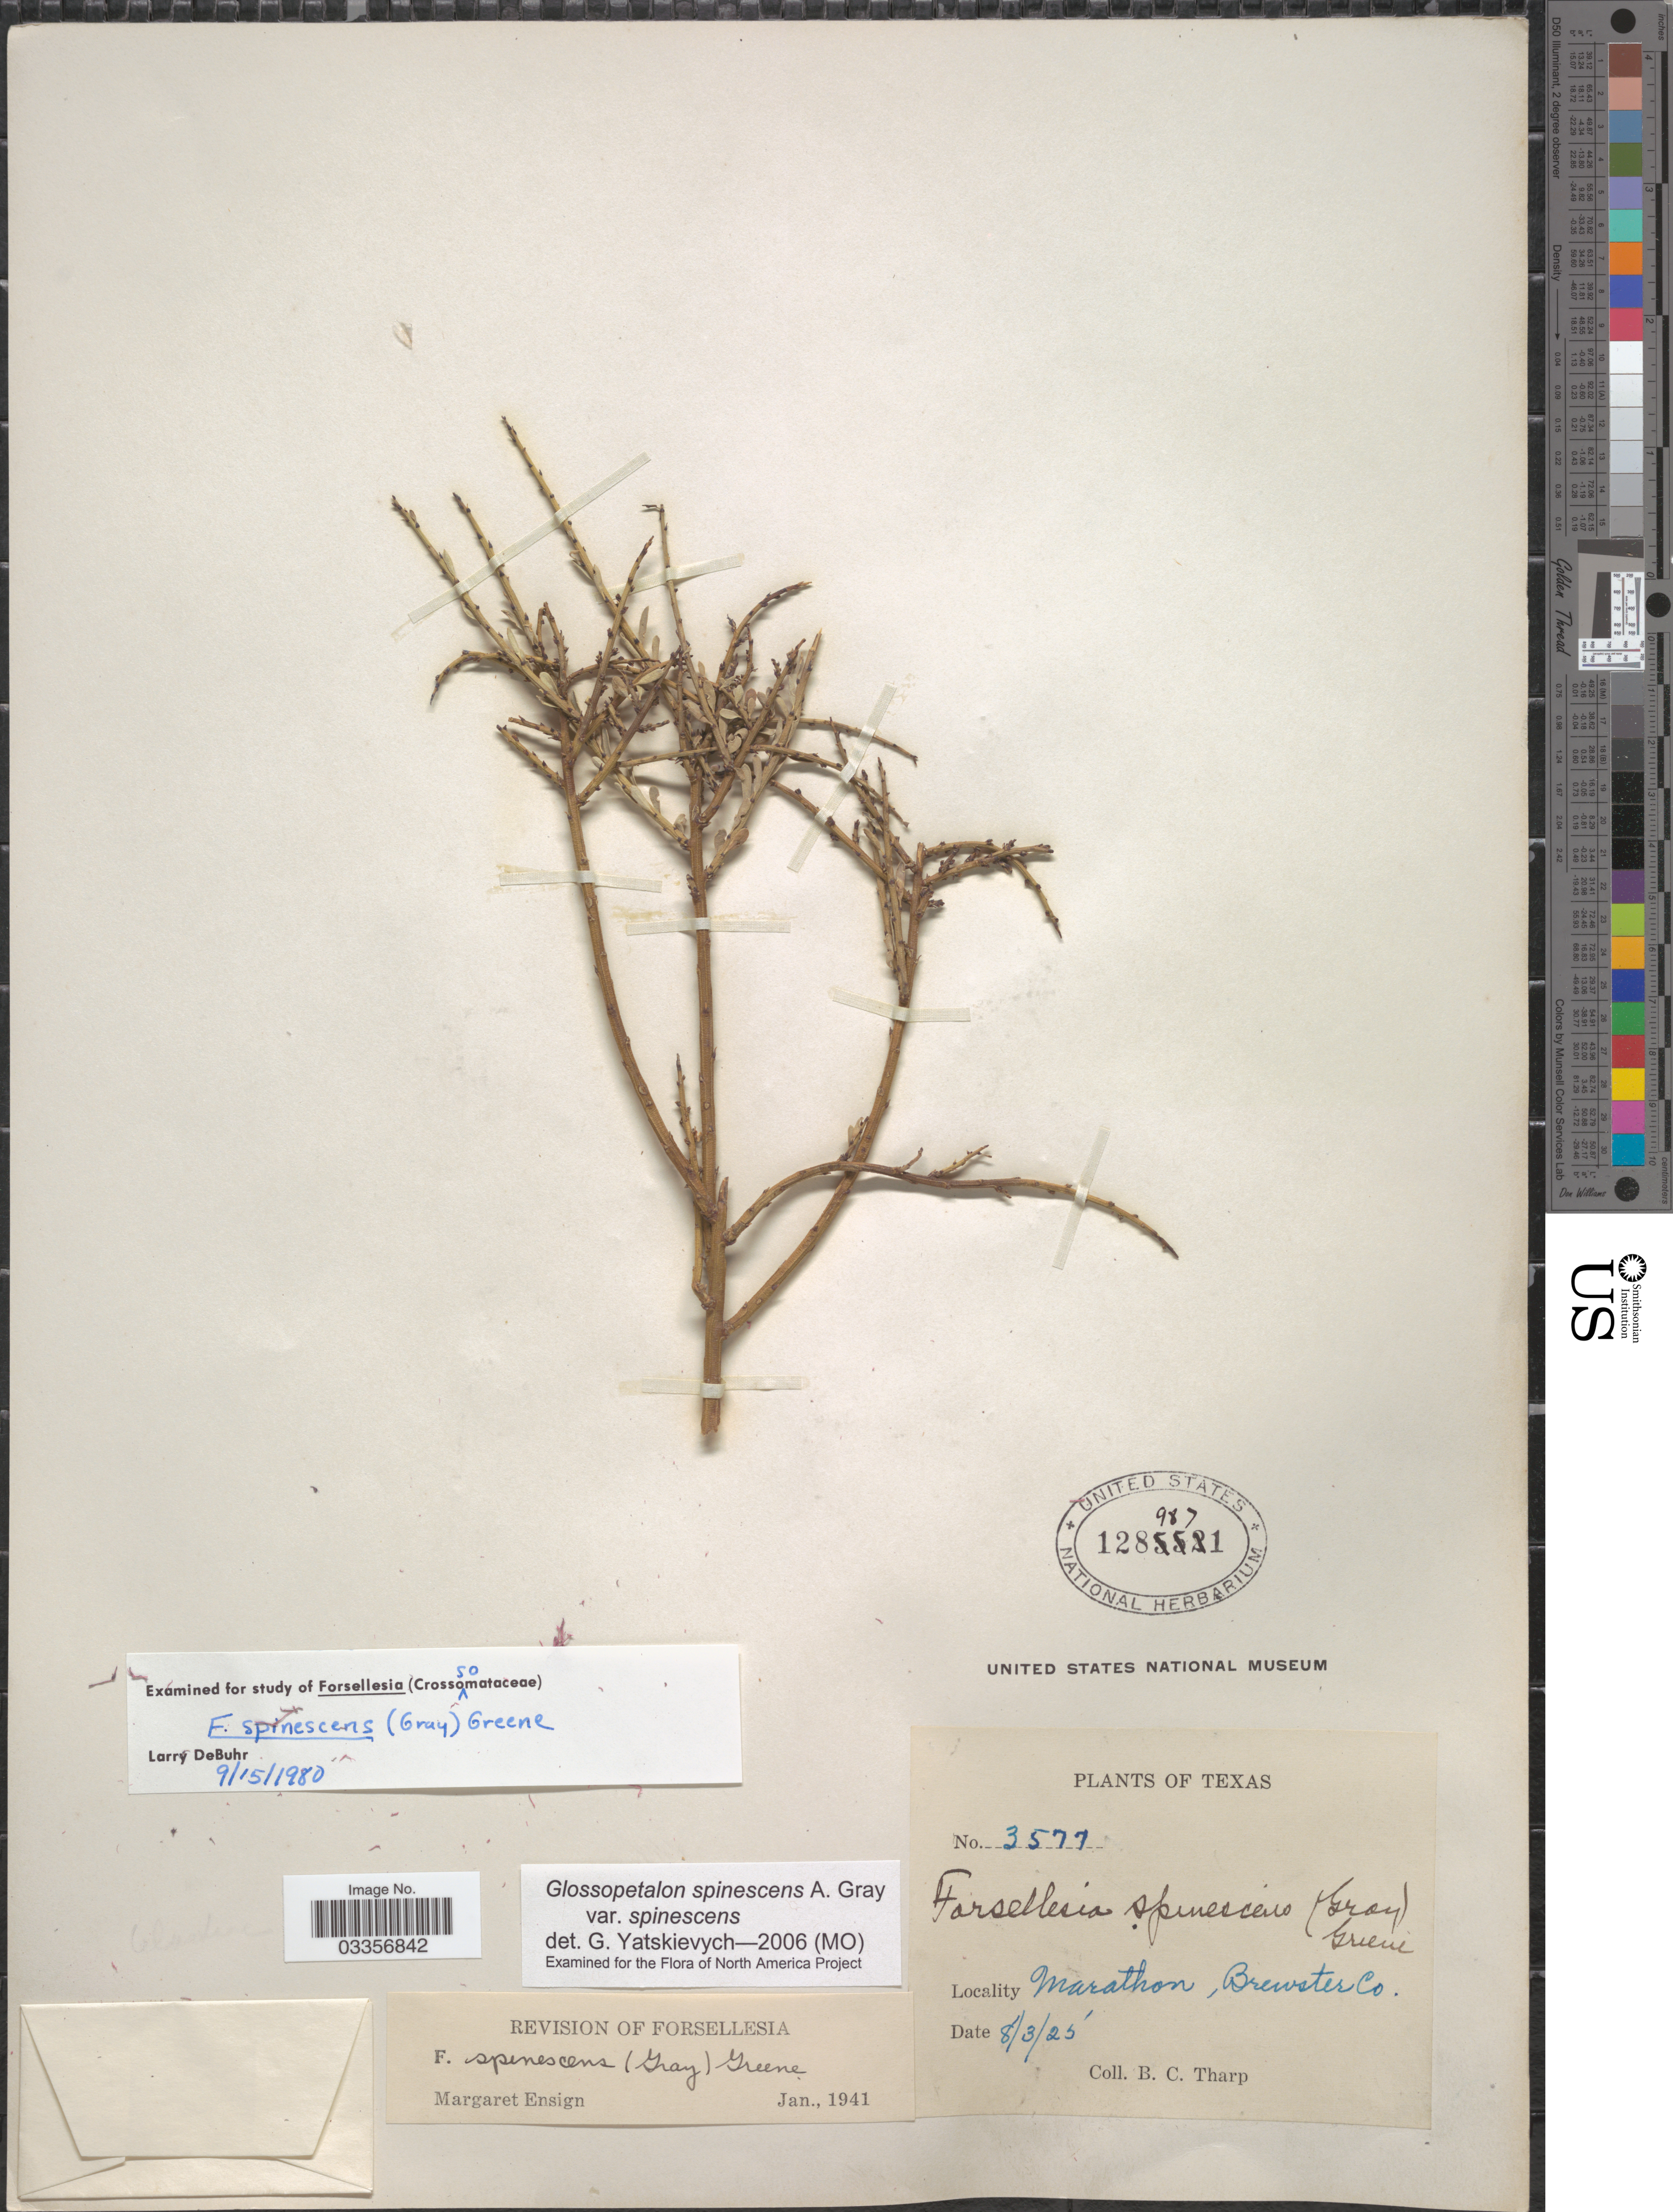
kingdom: Plantae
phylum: Tracheophyta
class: Magnoliopsida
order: Crossosomatales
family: Crossosomataceae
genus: Glossopetalon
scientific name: Glossopetalon spinescens var. spinescens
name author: A. Gray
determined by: Yatskievych, G.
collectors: B. C. Tharp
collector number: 3577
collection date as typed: Transcribed d/m/y: 3/8/25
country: United States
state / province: Texas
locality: Marathon, Brewster Co.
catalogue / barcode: US 1289871